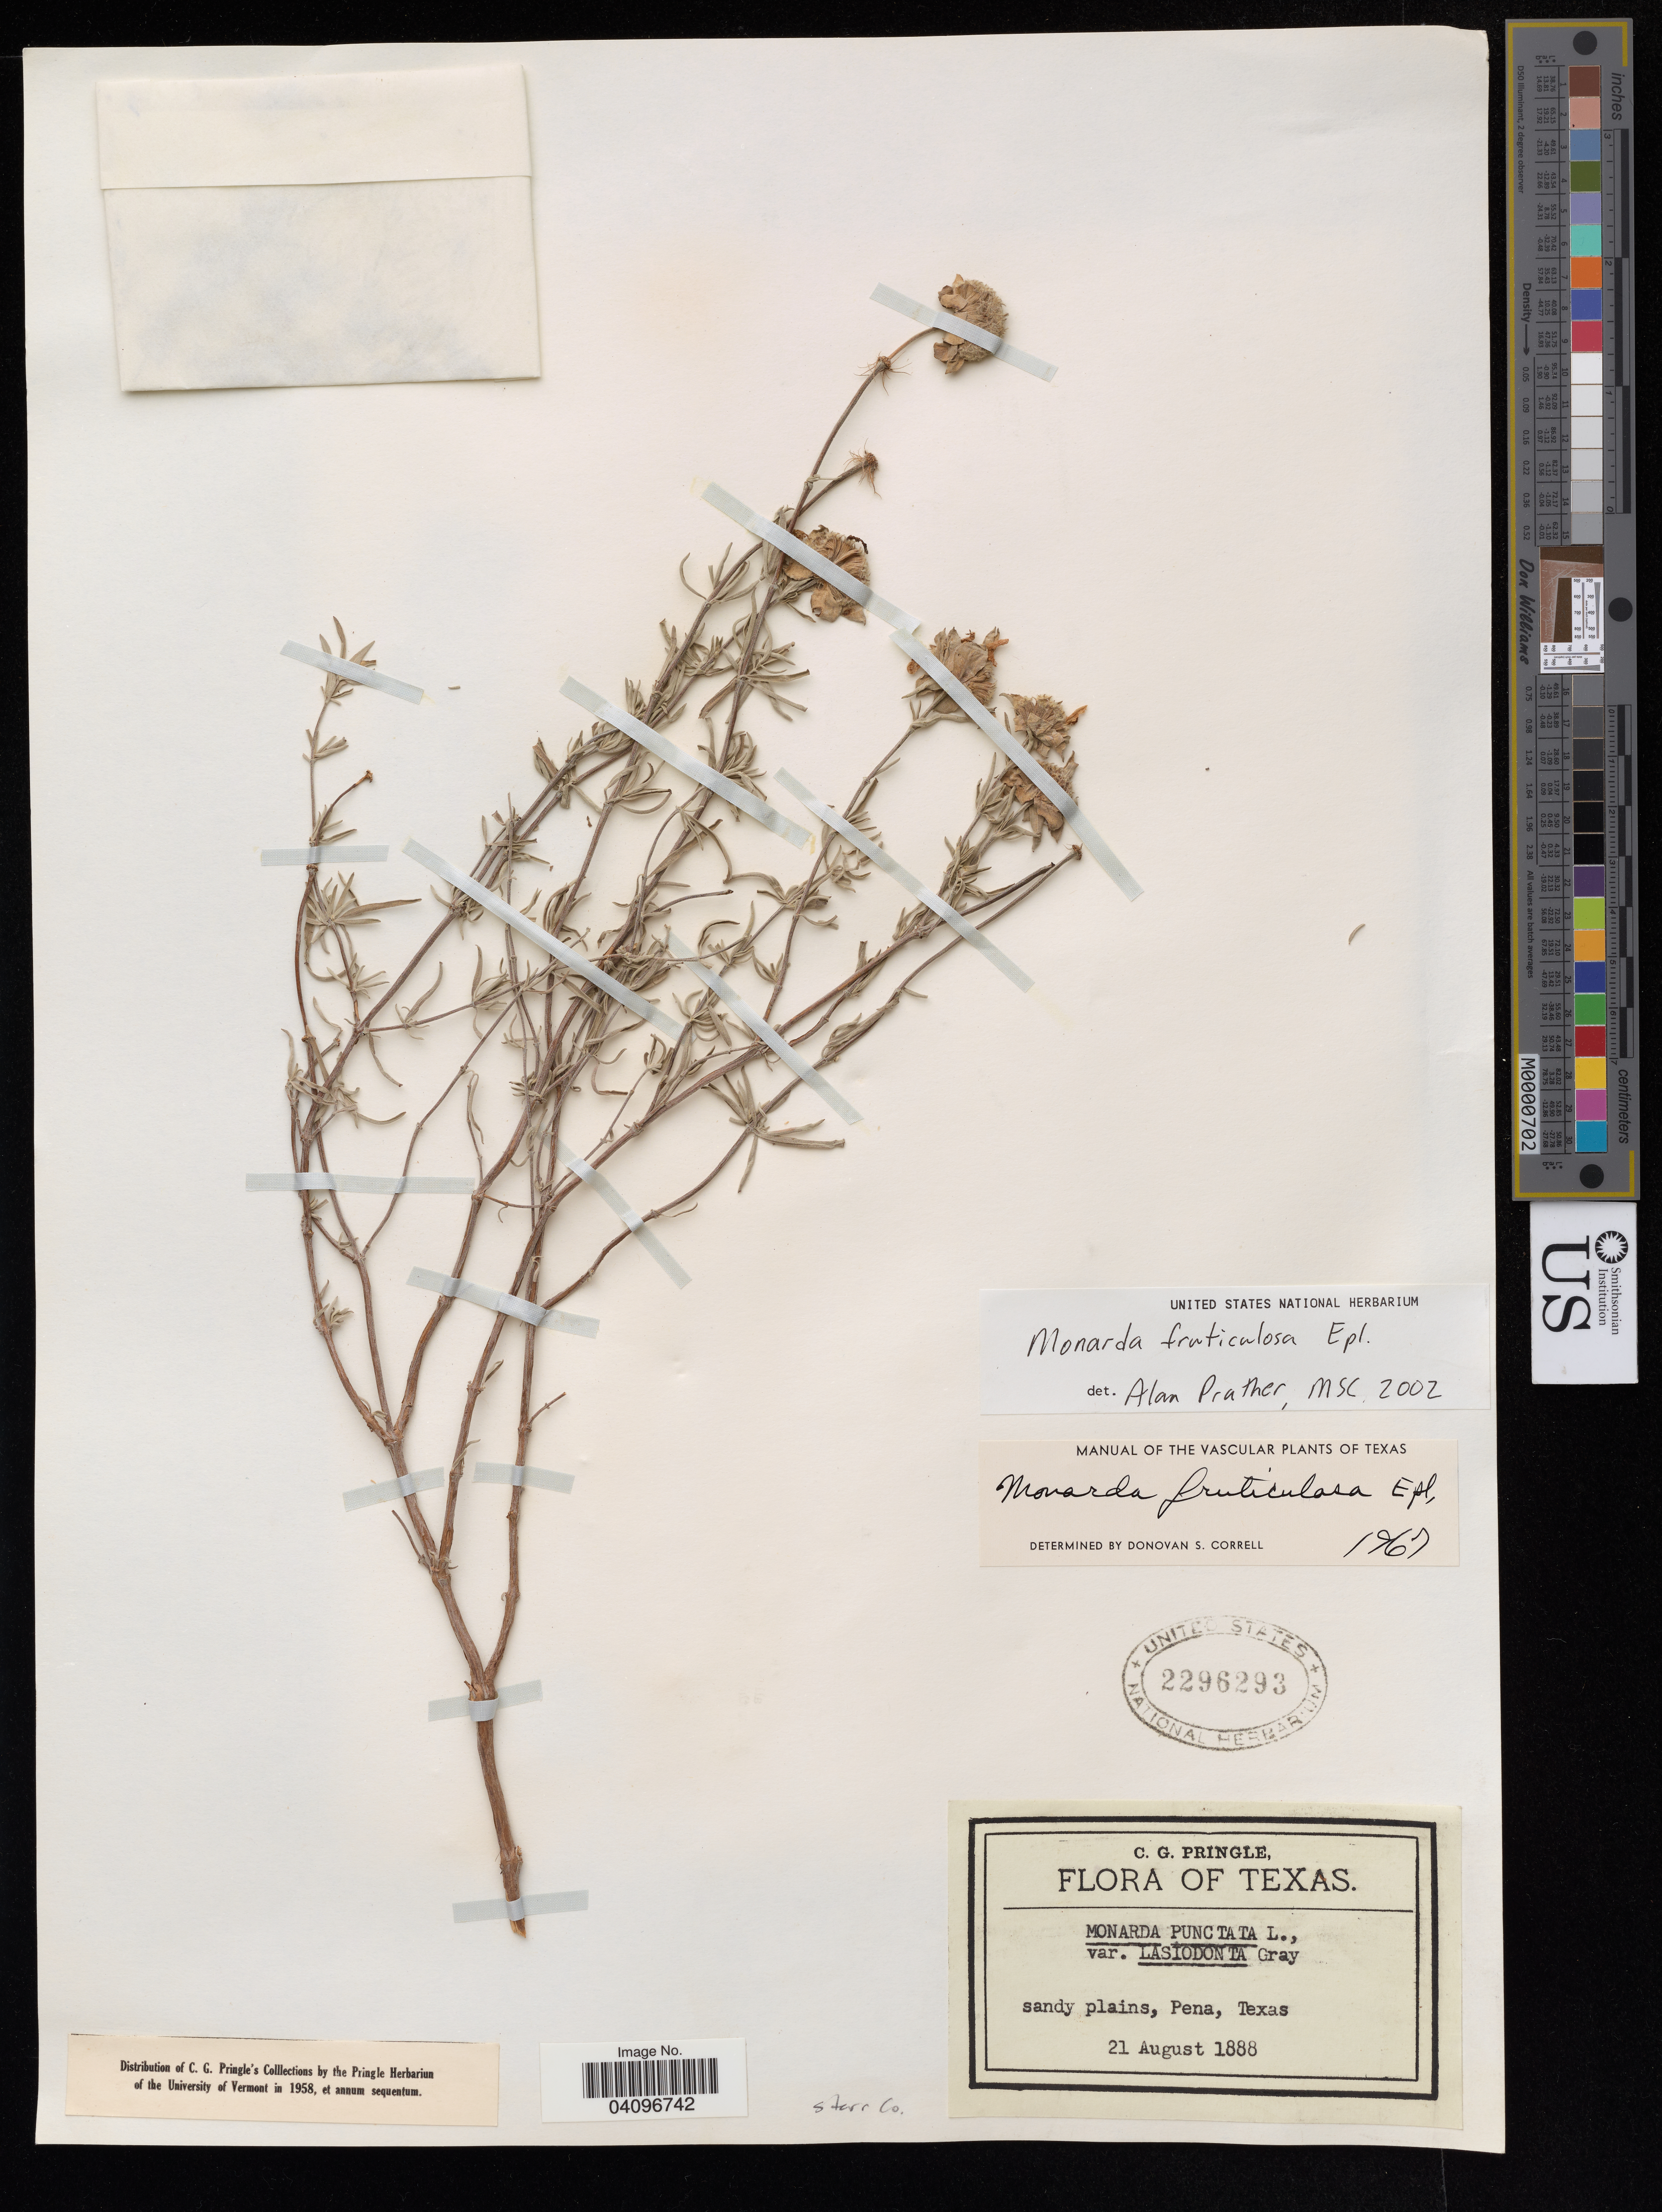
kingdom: Plantae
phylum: Tracheophyta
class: Magnoliopsida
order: Lamiales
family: Lamiaceae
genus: Monarda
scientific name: Monarda fruticulosa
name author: Epling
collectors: C. G. Pringle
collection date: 1888-08-21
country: United States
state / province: Texas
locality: Pena.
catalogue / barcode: US 2296293